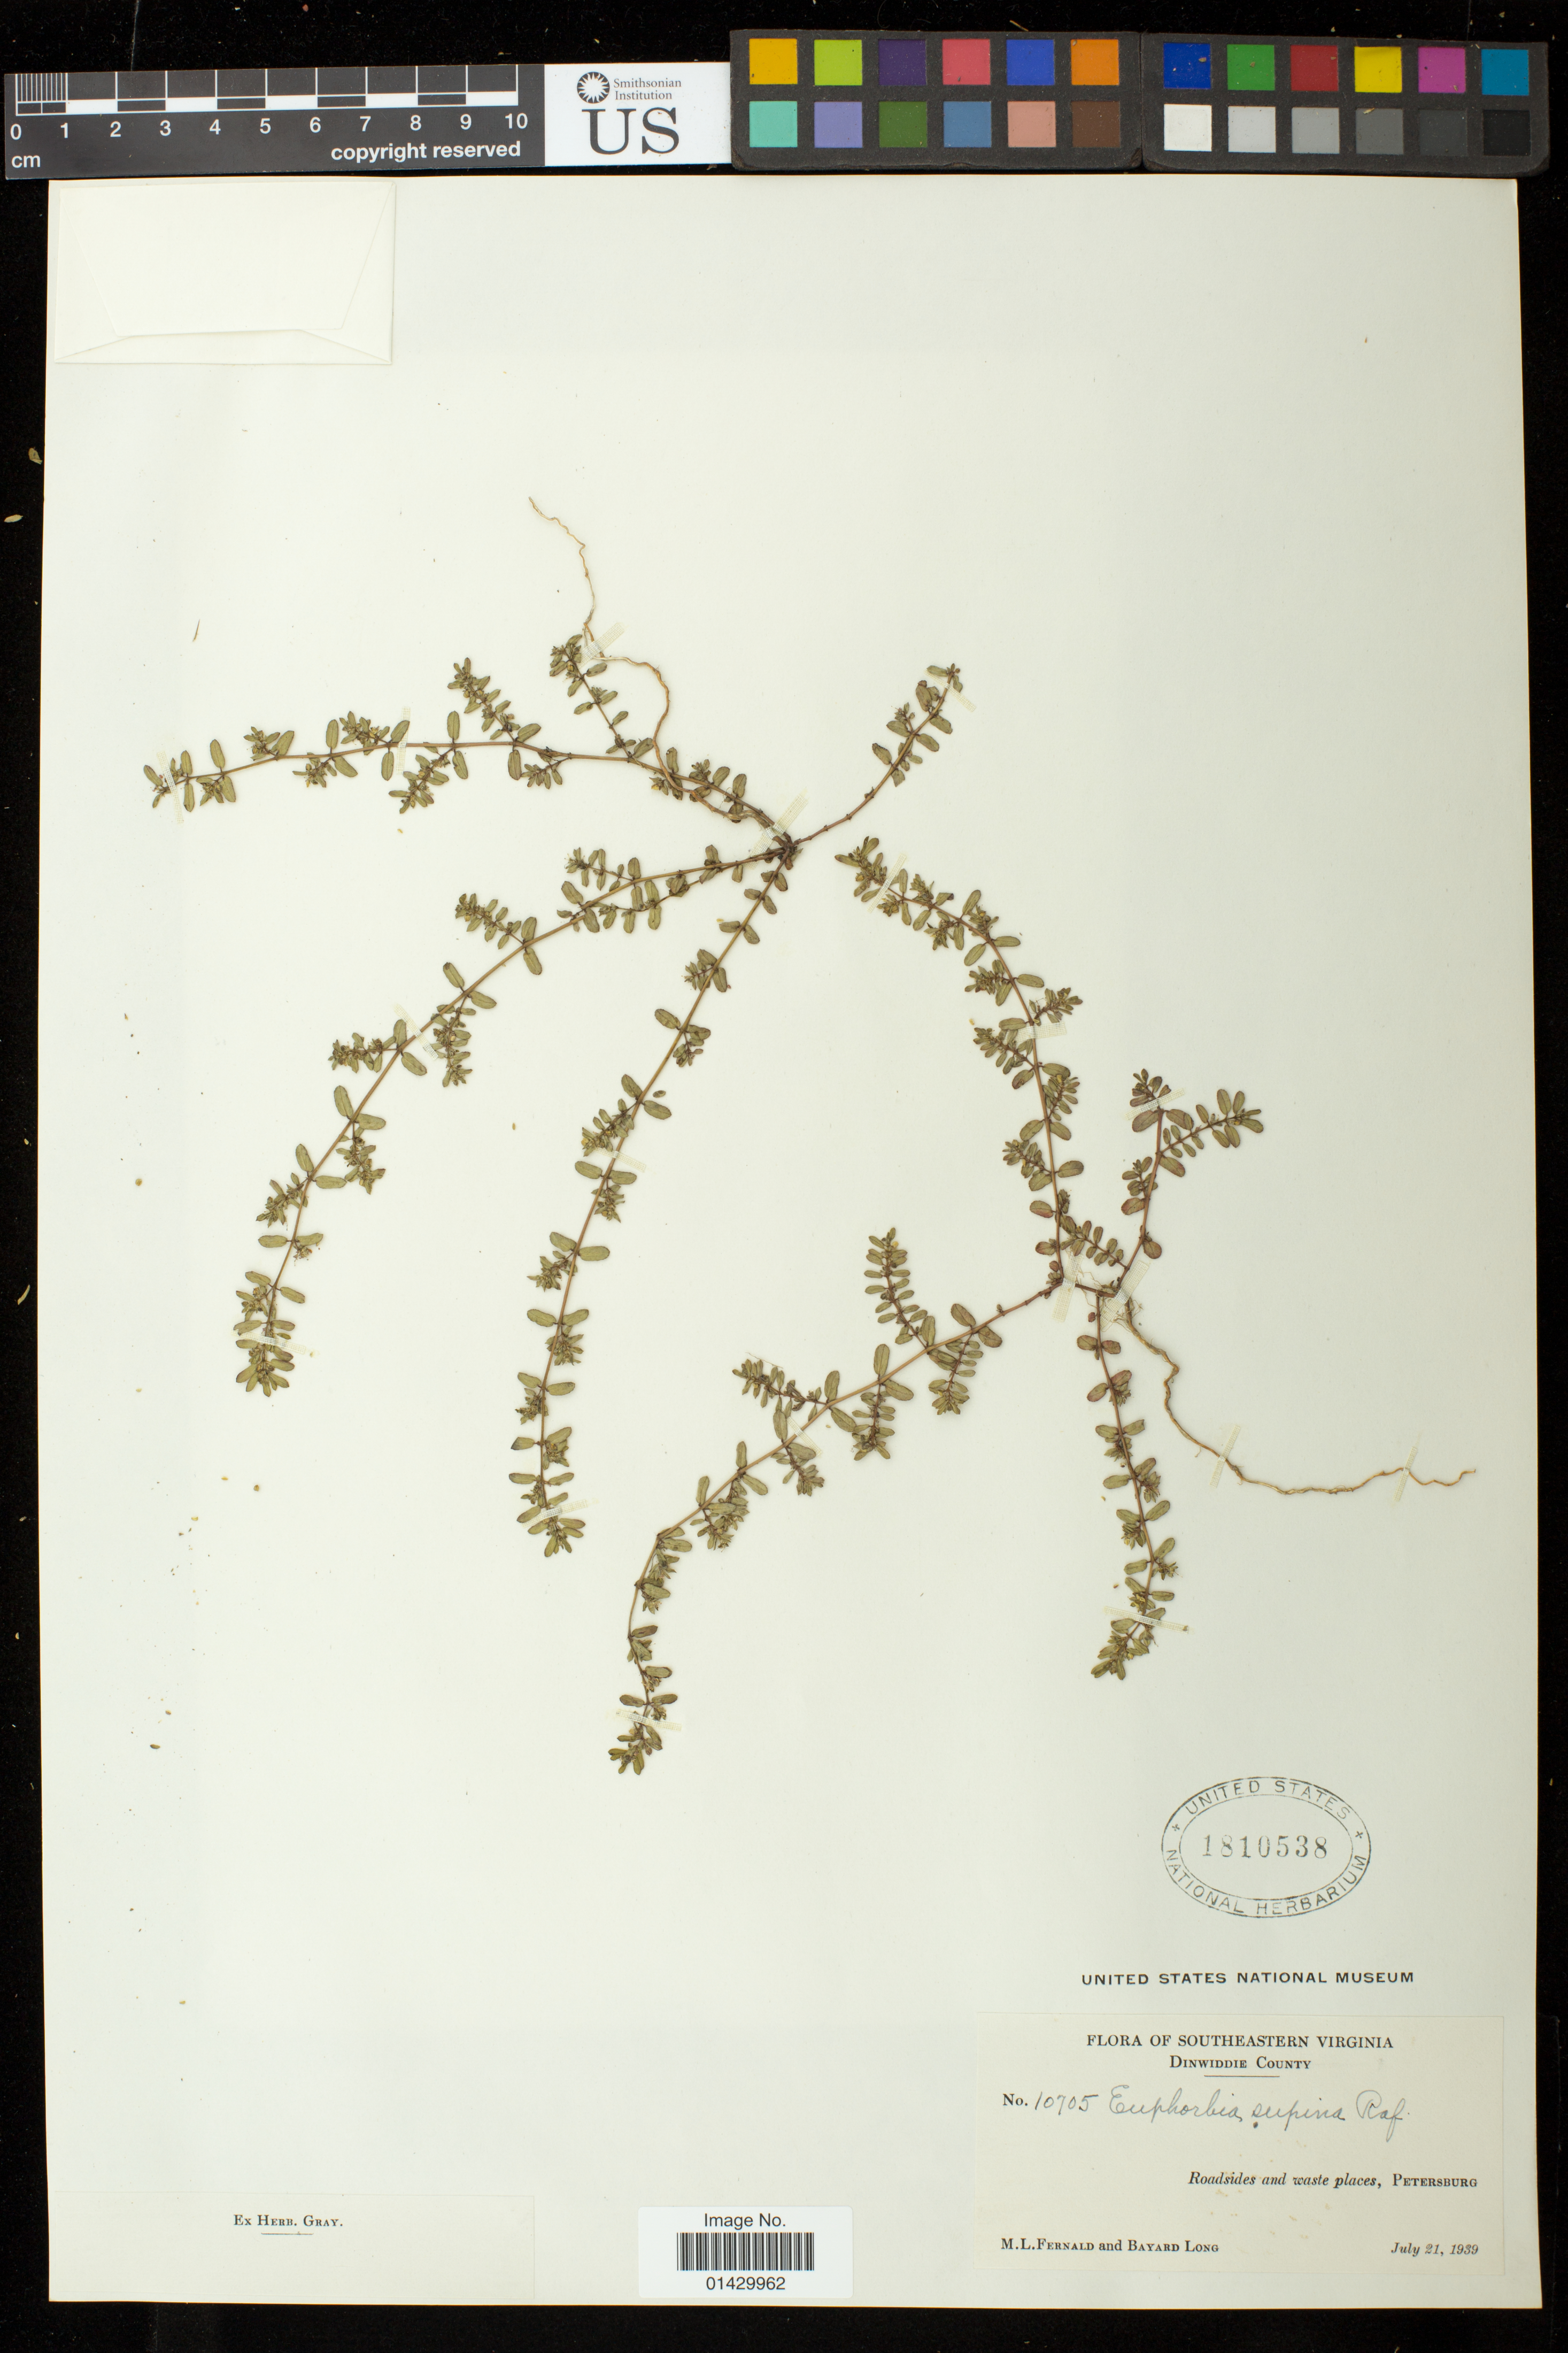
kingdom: Plantae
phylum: Tracheophyta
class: Magnoliopsida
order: Malpighiales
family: Euphorbiaceae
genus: Euphorbia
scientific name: Euphorbia maculata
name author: L.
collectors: M. L. Fernald & B. Long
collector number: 10705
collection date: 1939-07-21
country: United States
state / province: Virginia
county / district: Dinwiddie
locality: Roadside and waste places, Petersburg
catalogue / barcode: US 1810538